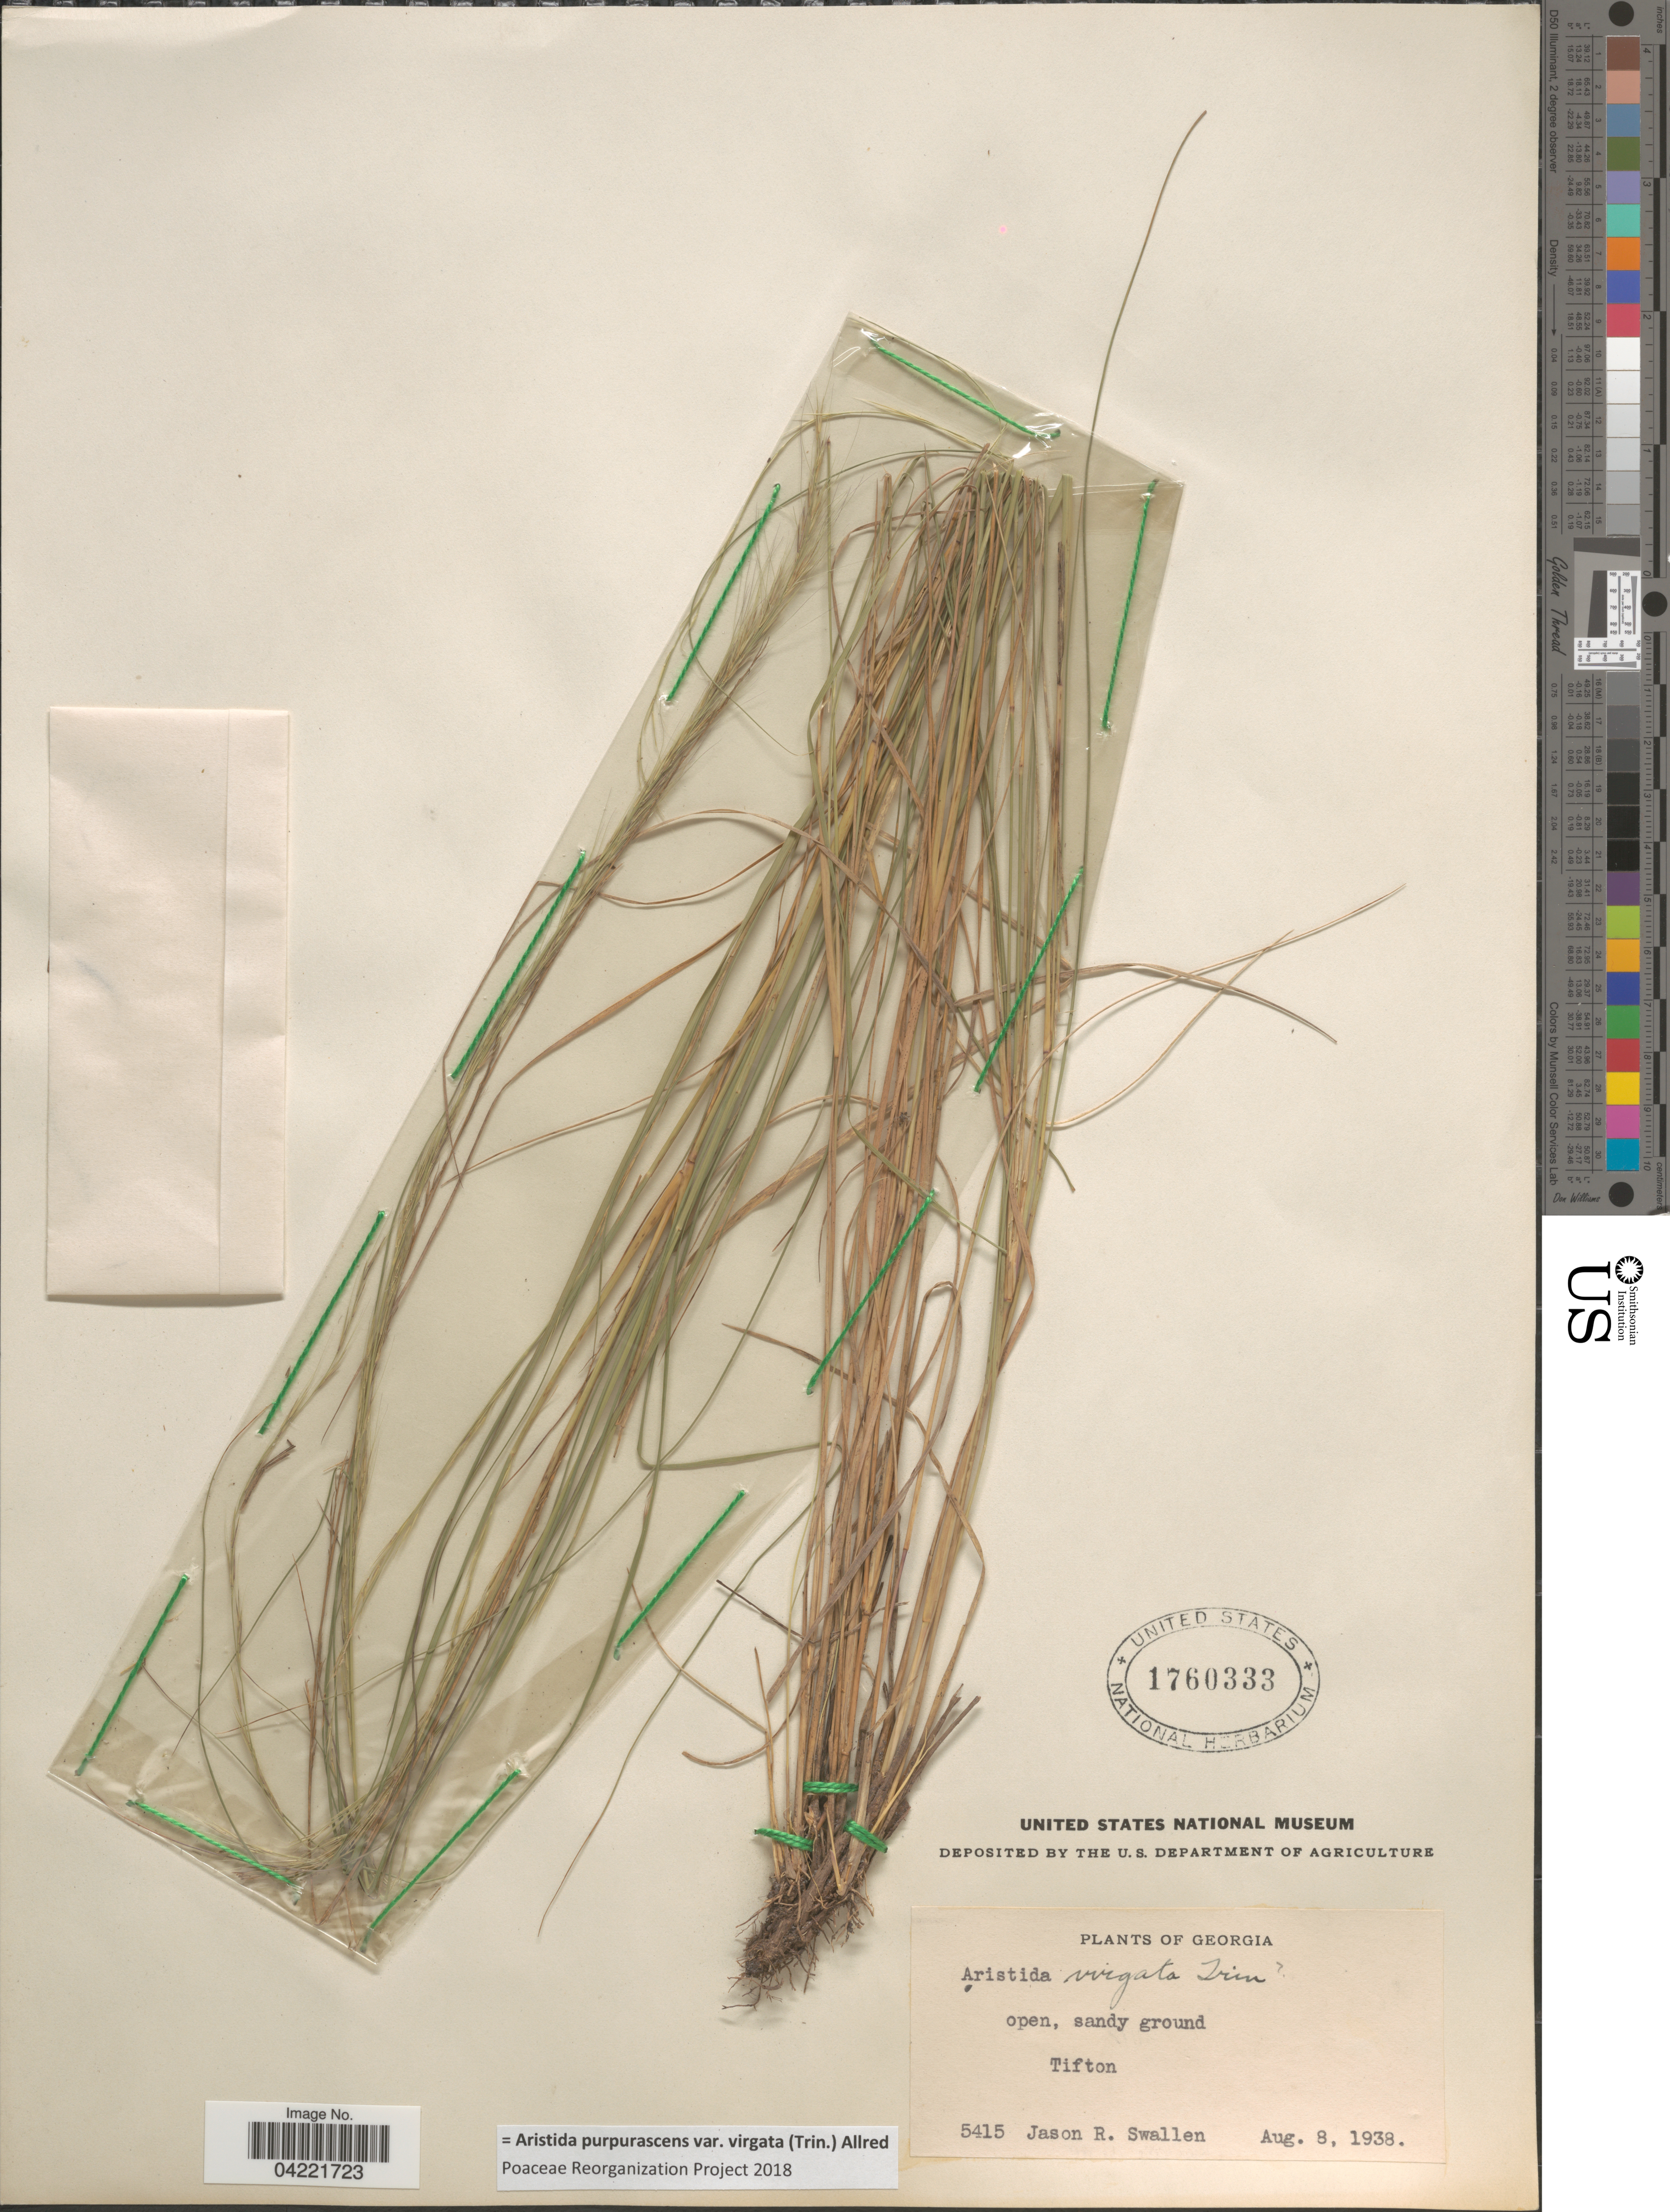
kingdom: Plantae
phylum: Tracheophyta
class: Liliopsida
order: Poales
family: Poaceae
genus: Aristida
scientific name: Aristida purpurascens var. virgata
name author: (Trin.) Allred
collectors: J. R. Swallen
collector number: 5415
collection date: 1938-08-08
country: United States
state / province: Georgia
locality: Tifton.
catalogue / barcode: US 1760333